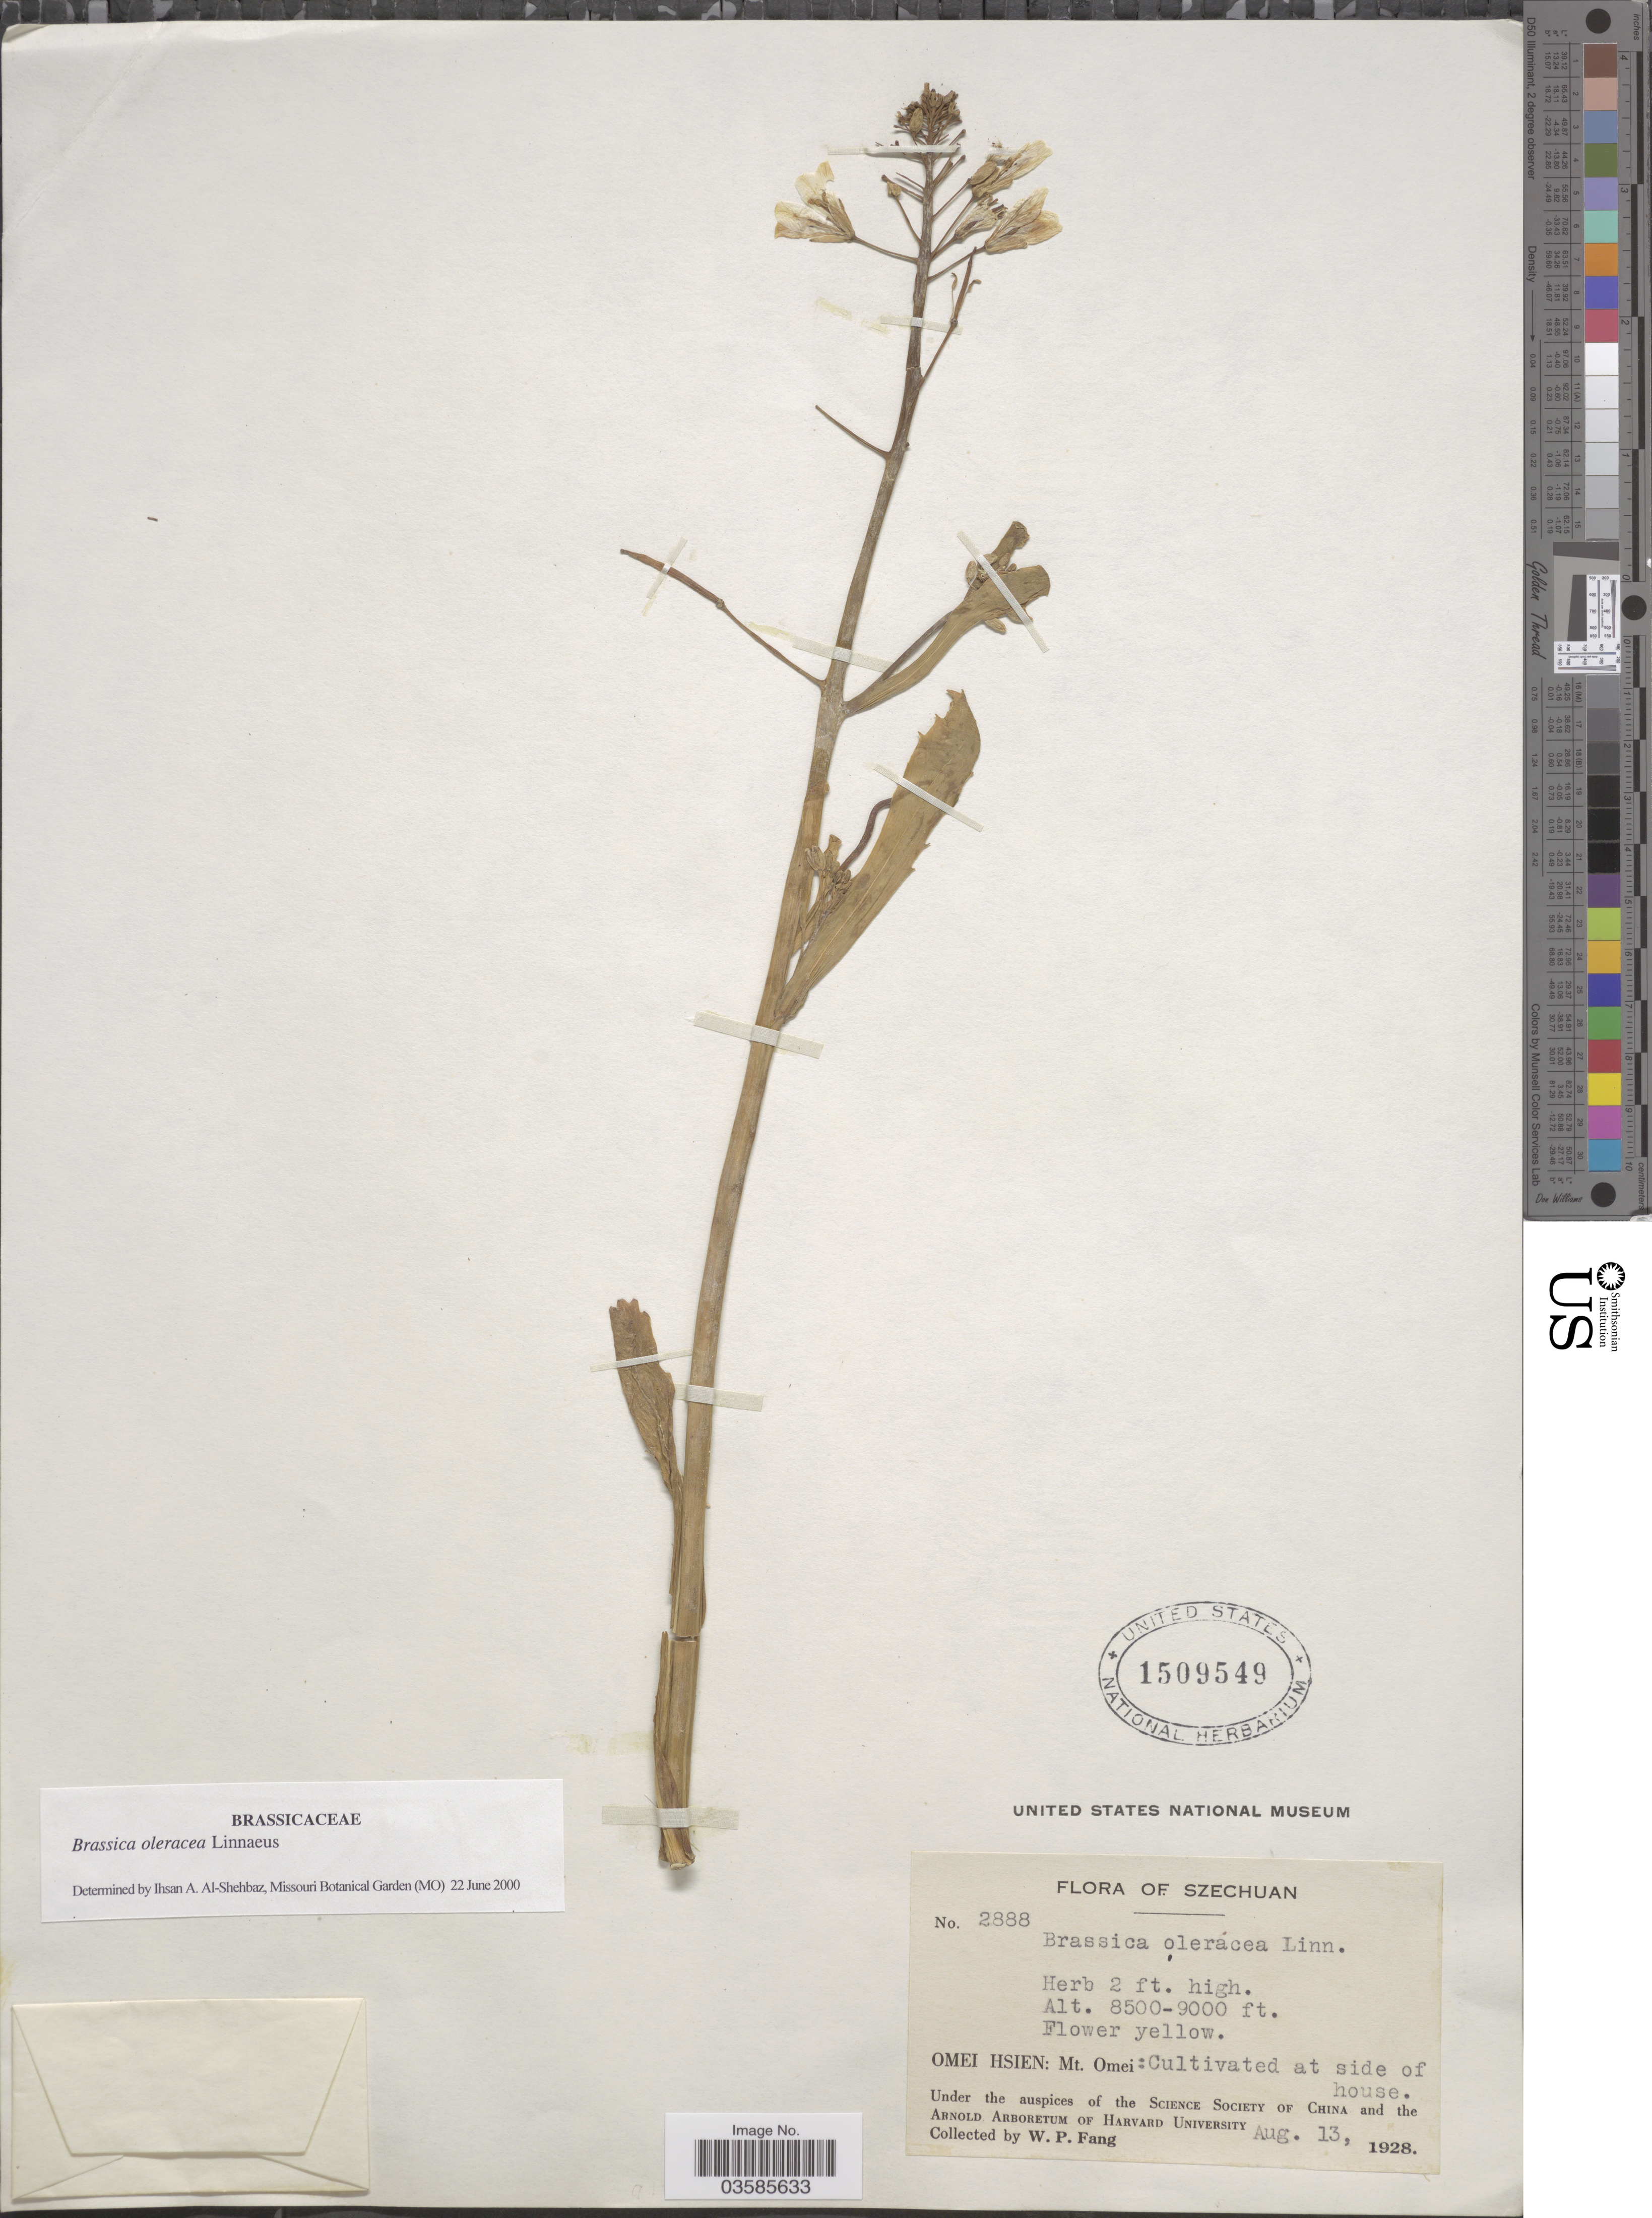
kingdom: Plantae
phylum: Tracheophyta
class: Magnoliopsida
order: Brassicales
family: Brassicaceae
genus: Brassica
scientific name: Brassica oleracea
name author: L.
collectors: W. P. Fang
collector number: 2888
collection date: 1928-08-13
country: China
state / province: Sichuan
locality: Szechuan; Omei Hsien: Mt. Omei.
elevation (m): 2591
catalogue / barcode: US 1509549